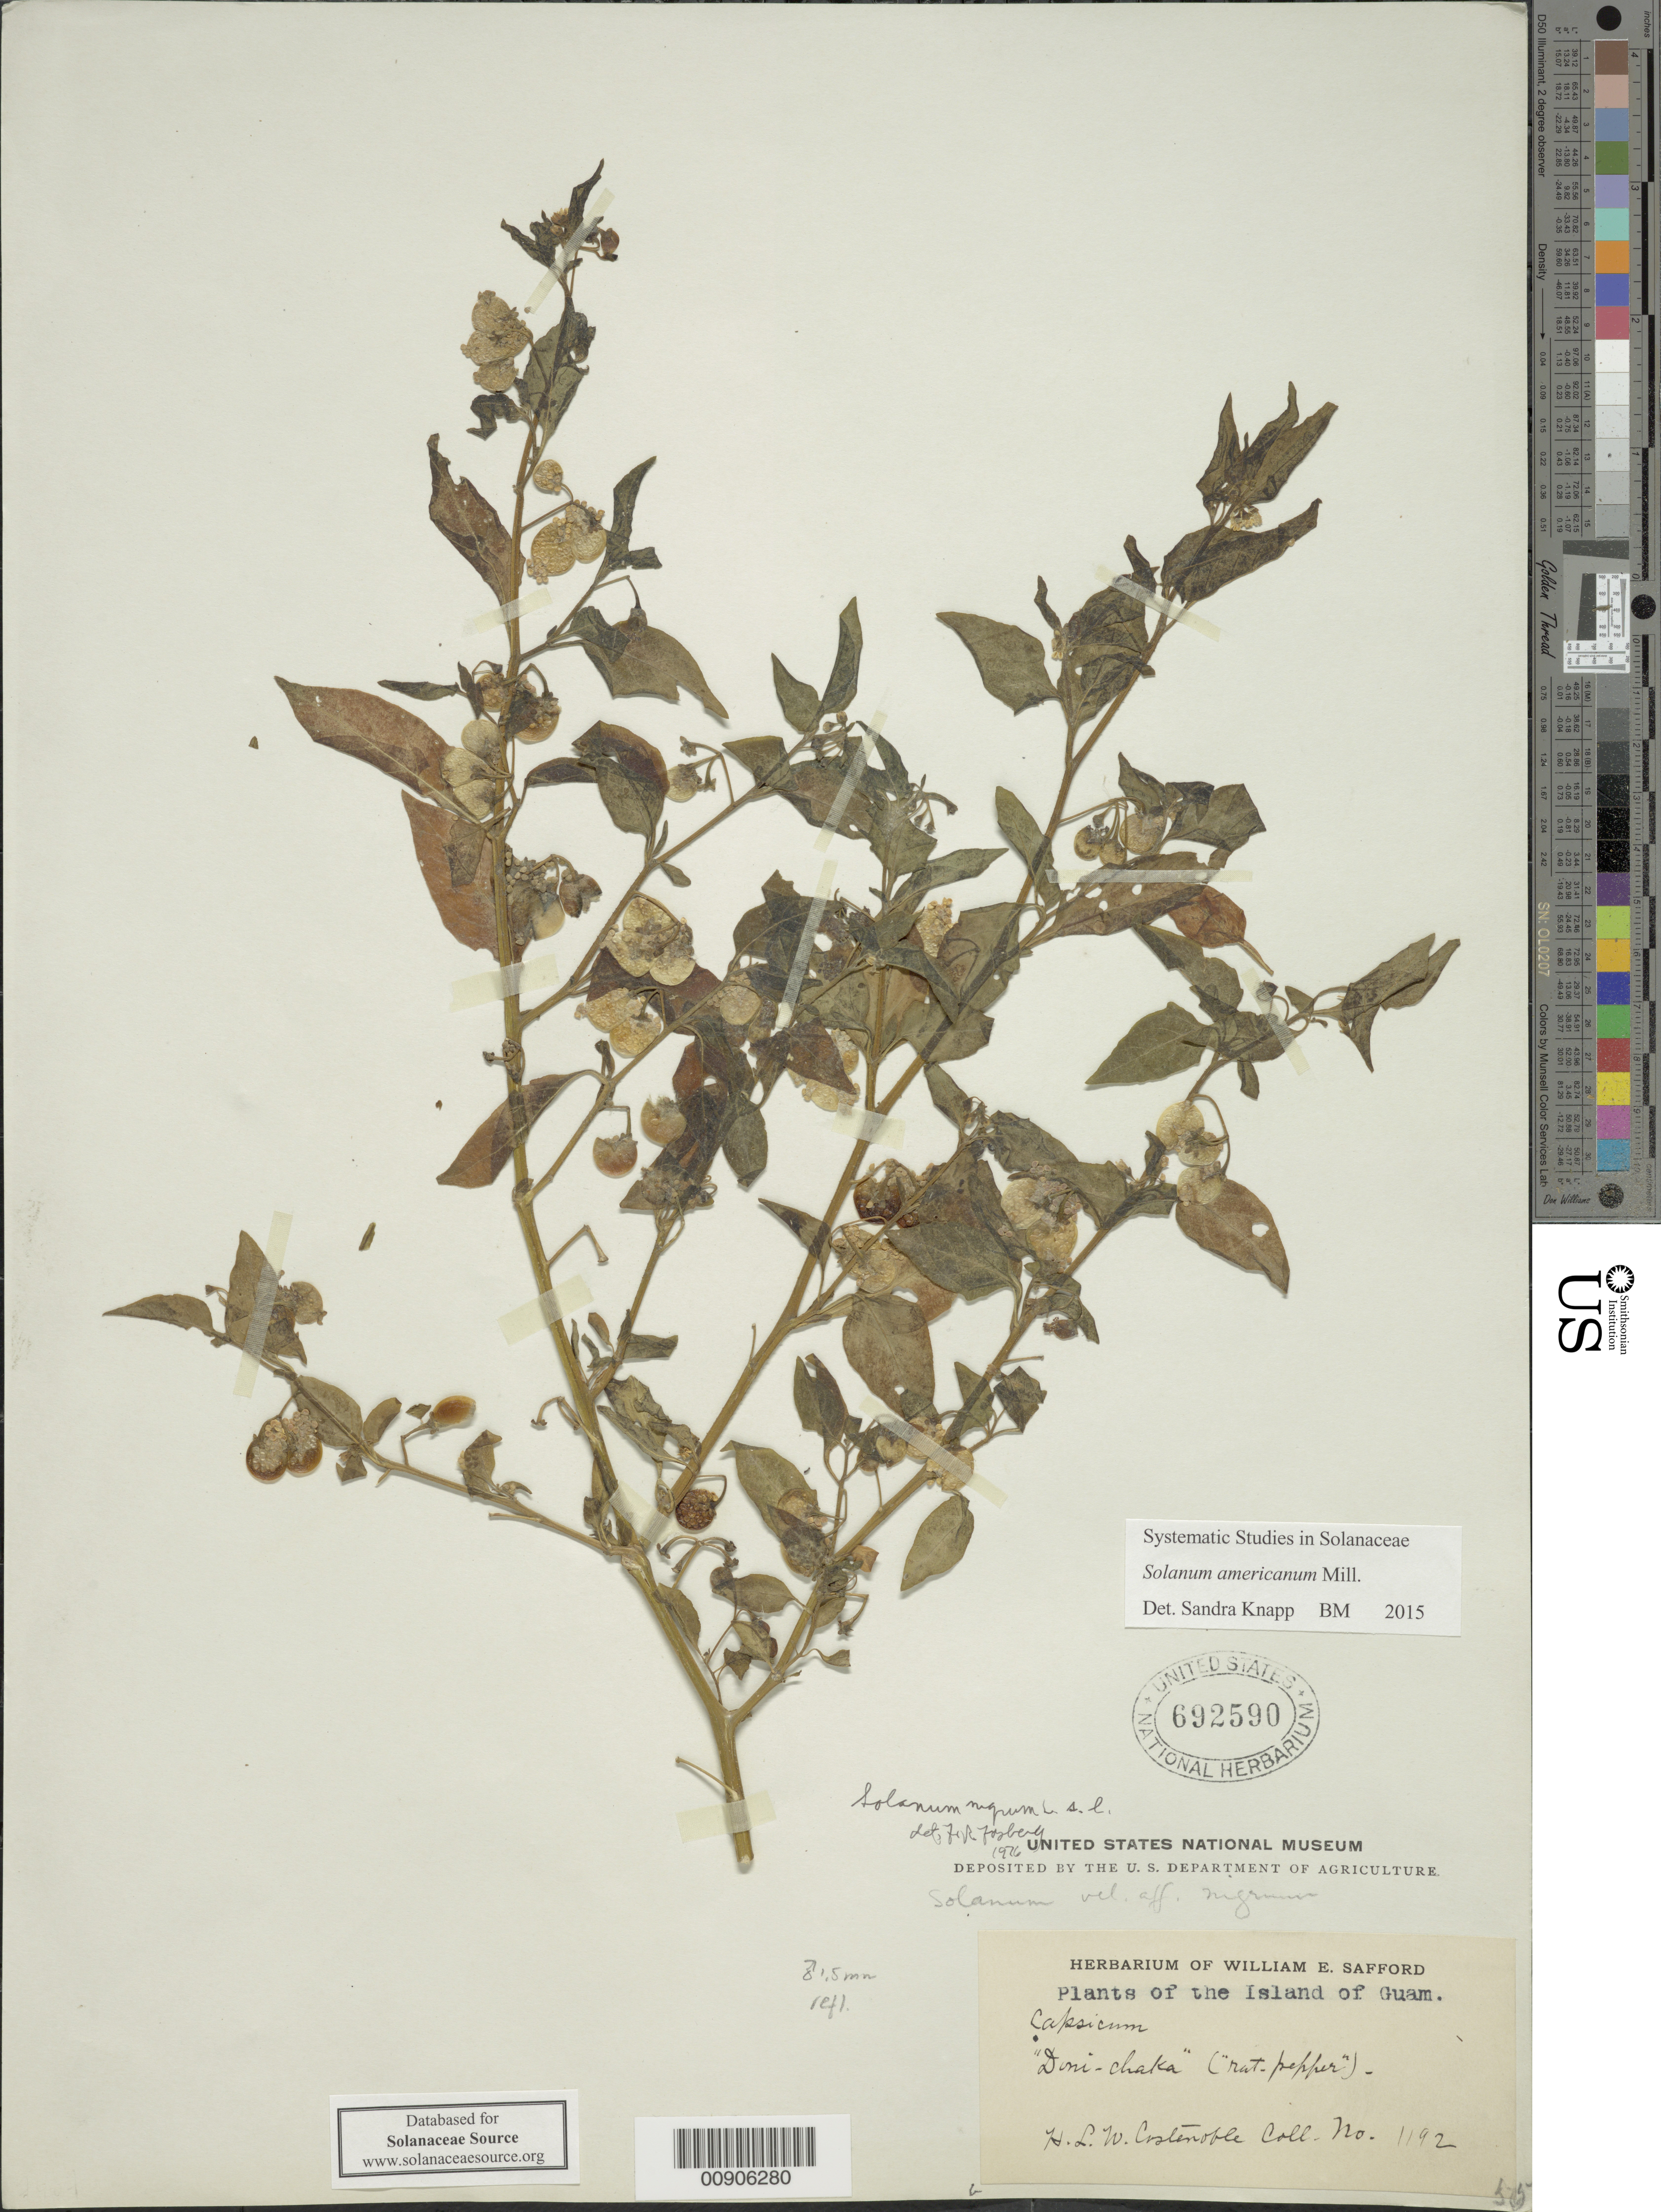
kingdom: Plantae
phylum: Tracheophyta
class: Magnoliopsida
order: Solanales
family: Solanaceae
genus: Solanum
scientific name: Solanum nigrum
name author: L.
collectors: H. Costenoble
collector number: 1192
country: Guam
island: Guam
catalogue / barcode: US 692590